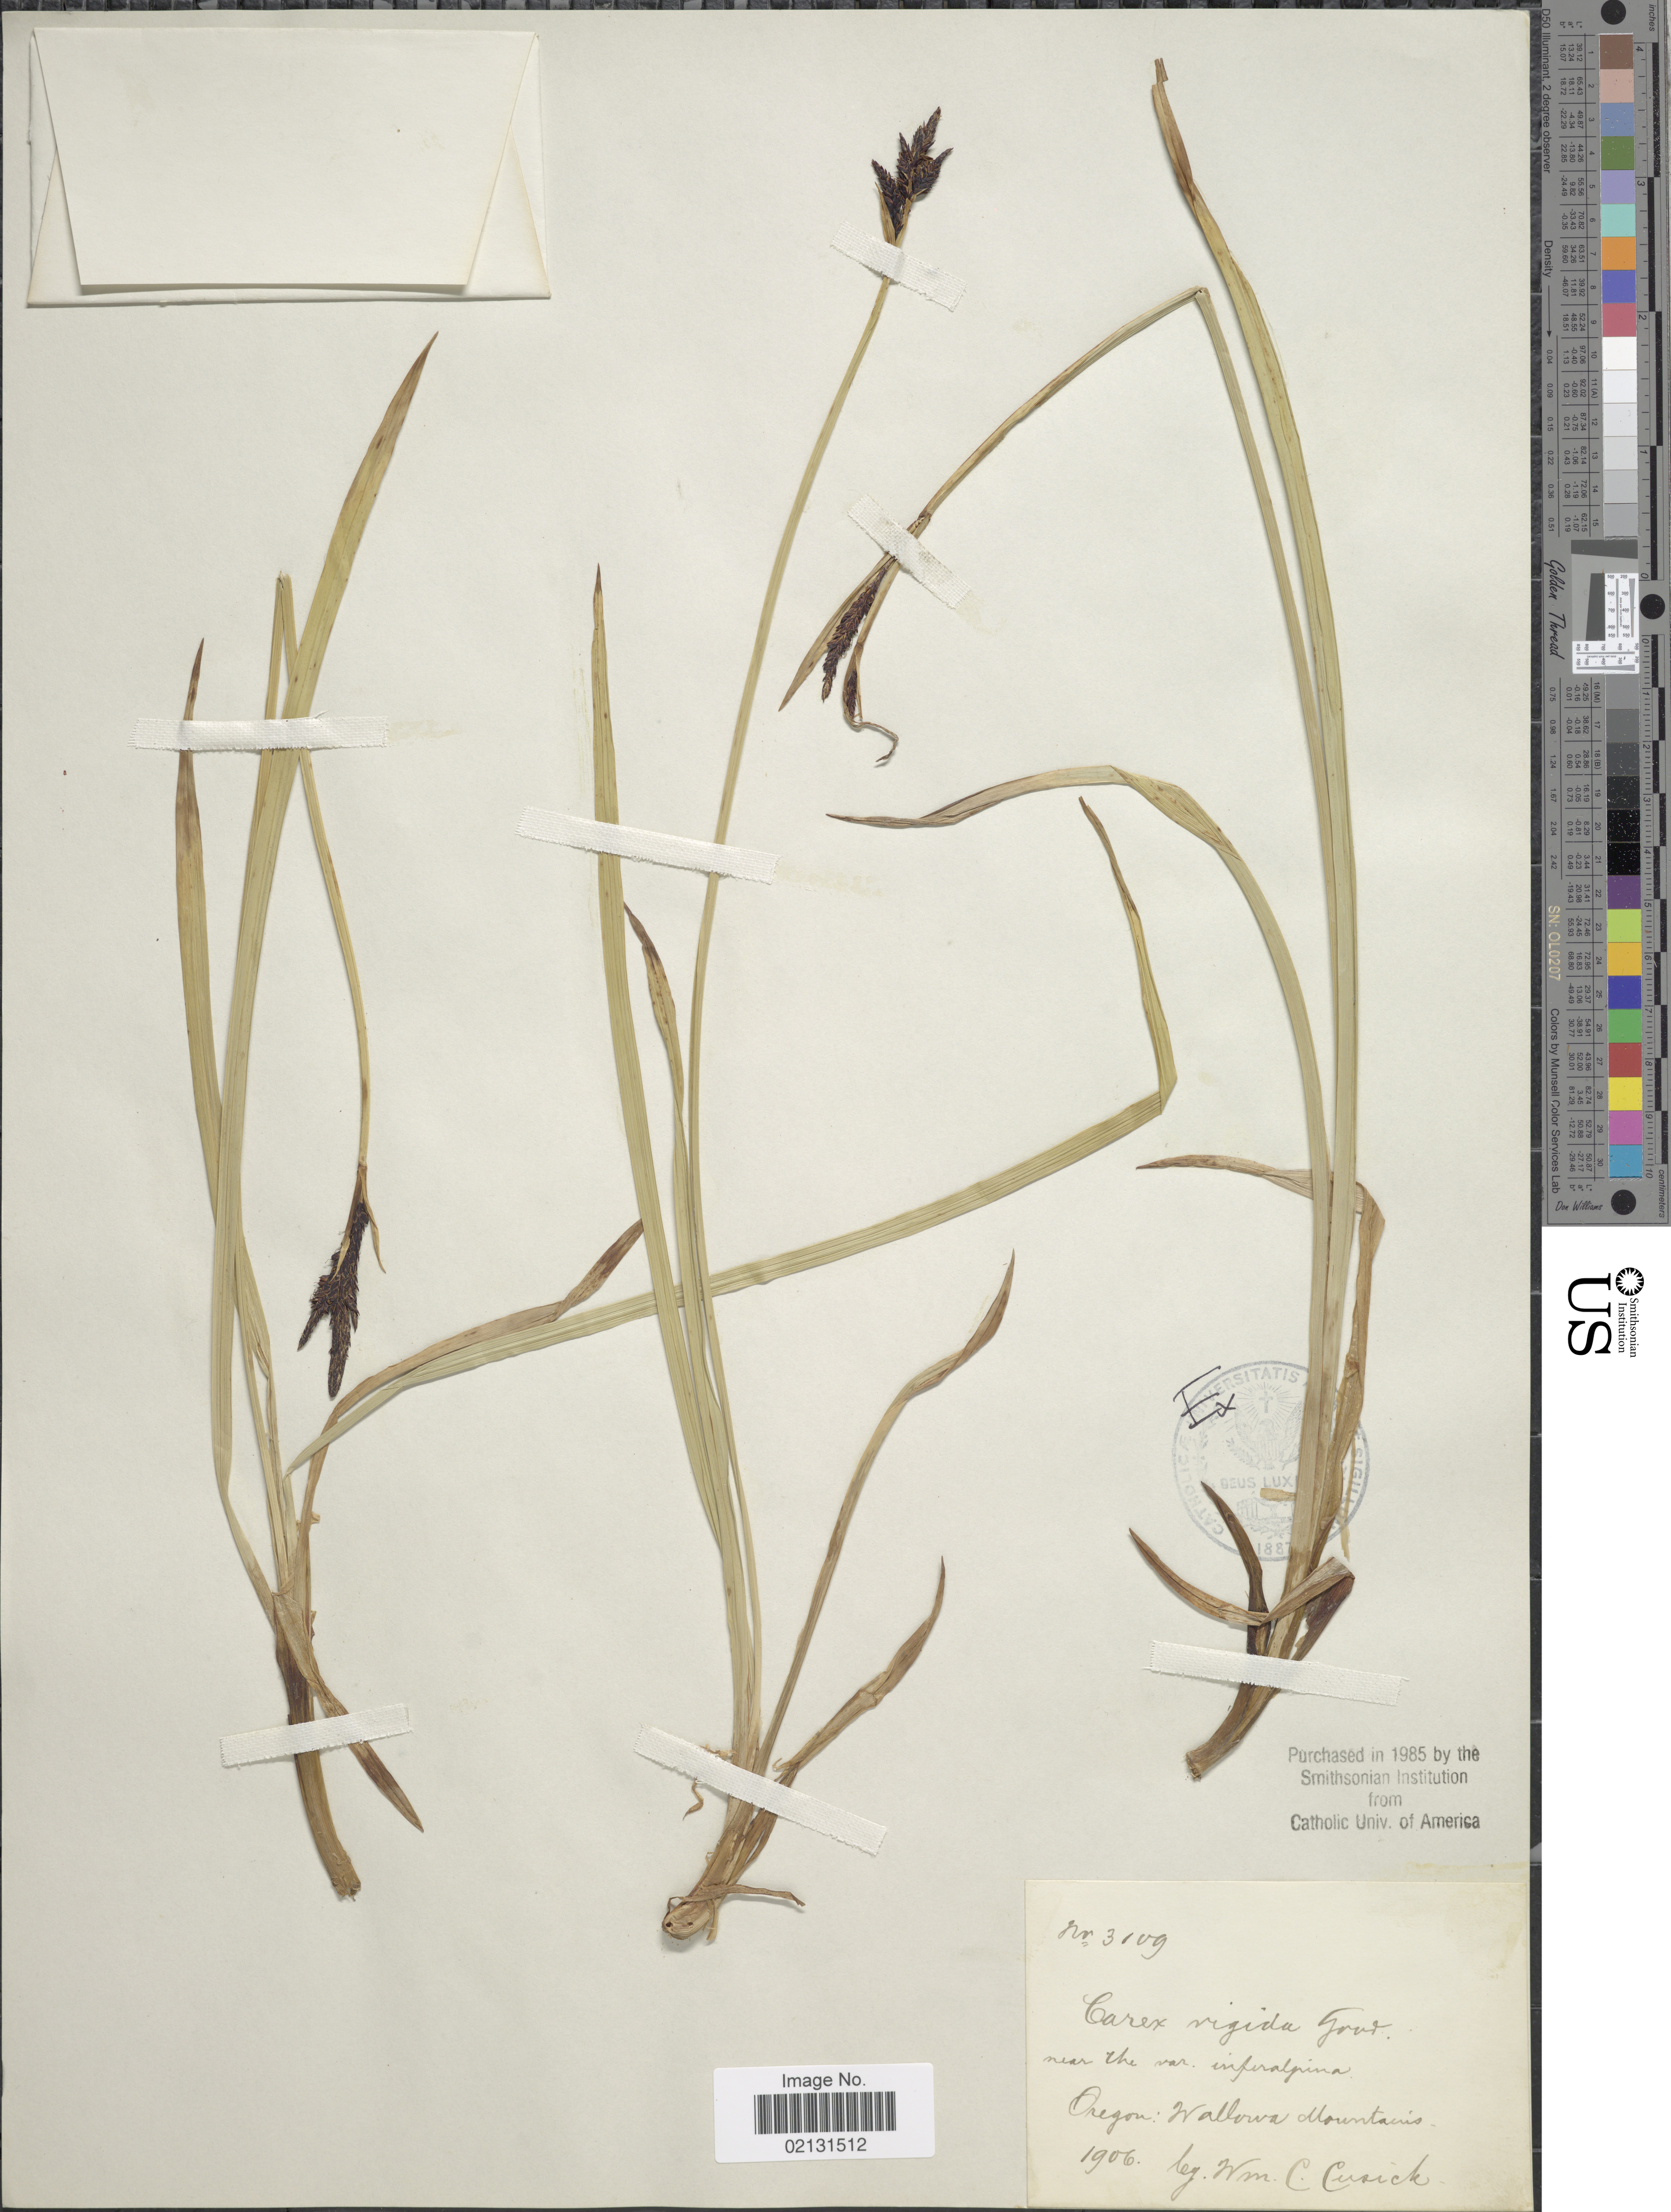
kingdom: Plantae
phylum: Tracheophyta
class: Liliopsida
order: Poales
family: Cyperaceae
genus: Carex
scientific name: Carex scopulorum var. bracteosa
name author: (L.H. Bailey) F.J. Herm.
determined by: Strong, Mark T., (BOT), Smithsonian Institution - National Museum of Natural History (UNITED STATES)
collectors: W. C. Cusick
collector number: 3109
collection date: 1906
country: United States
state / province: Oregon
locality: Wallowa Mountains.